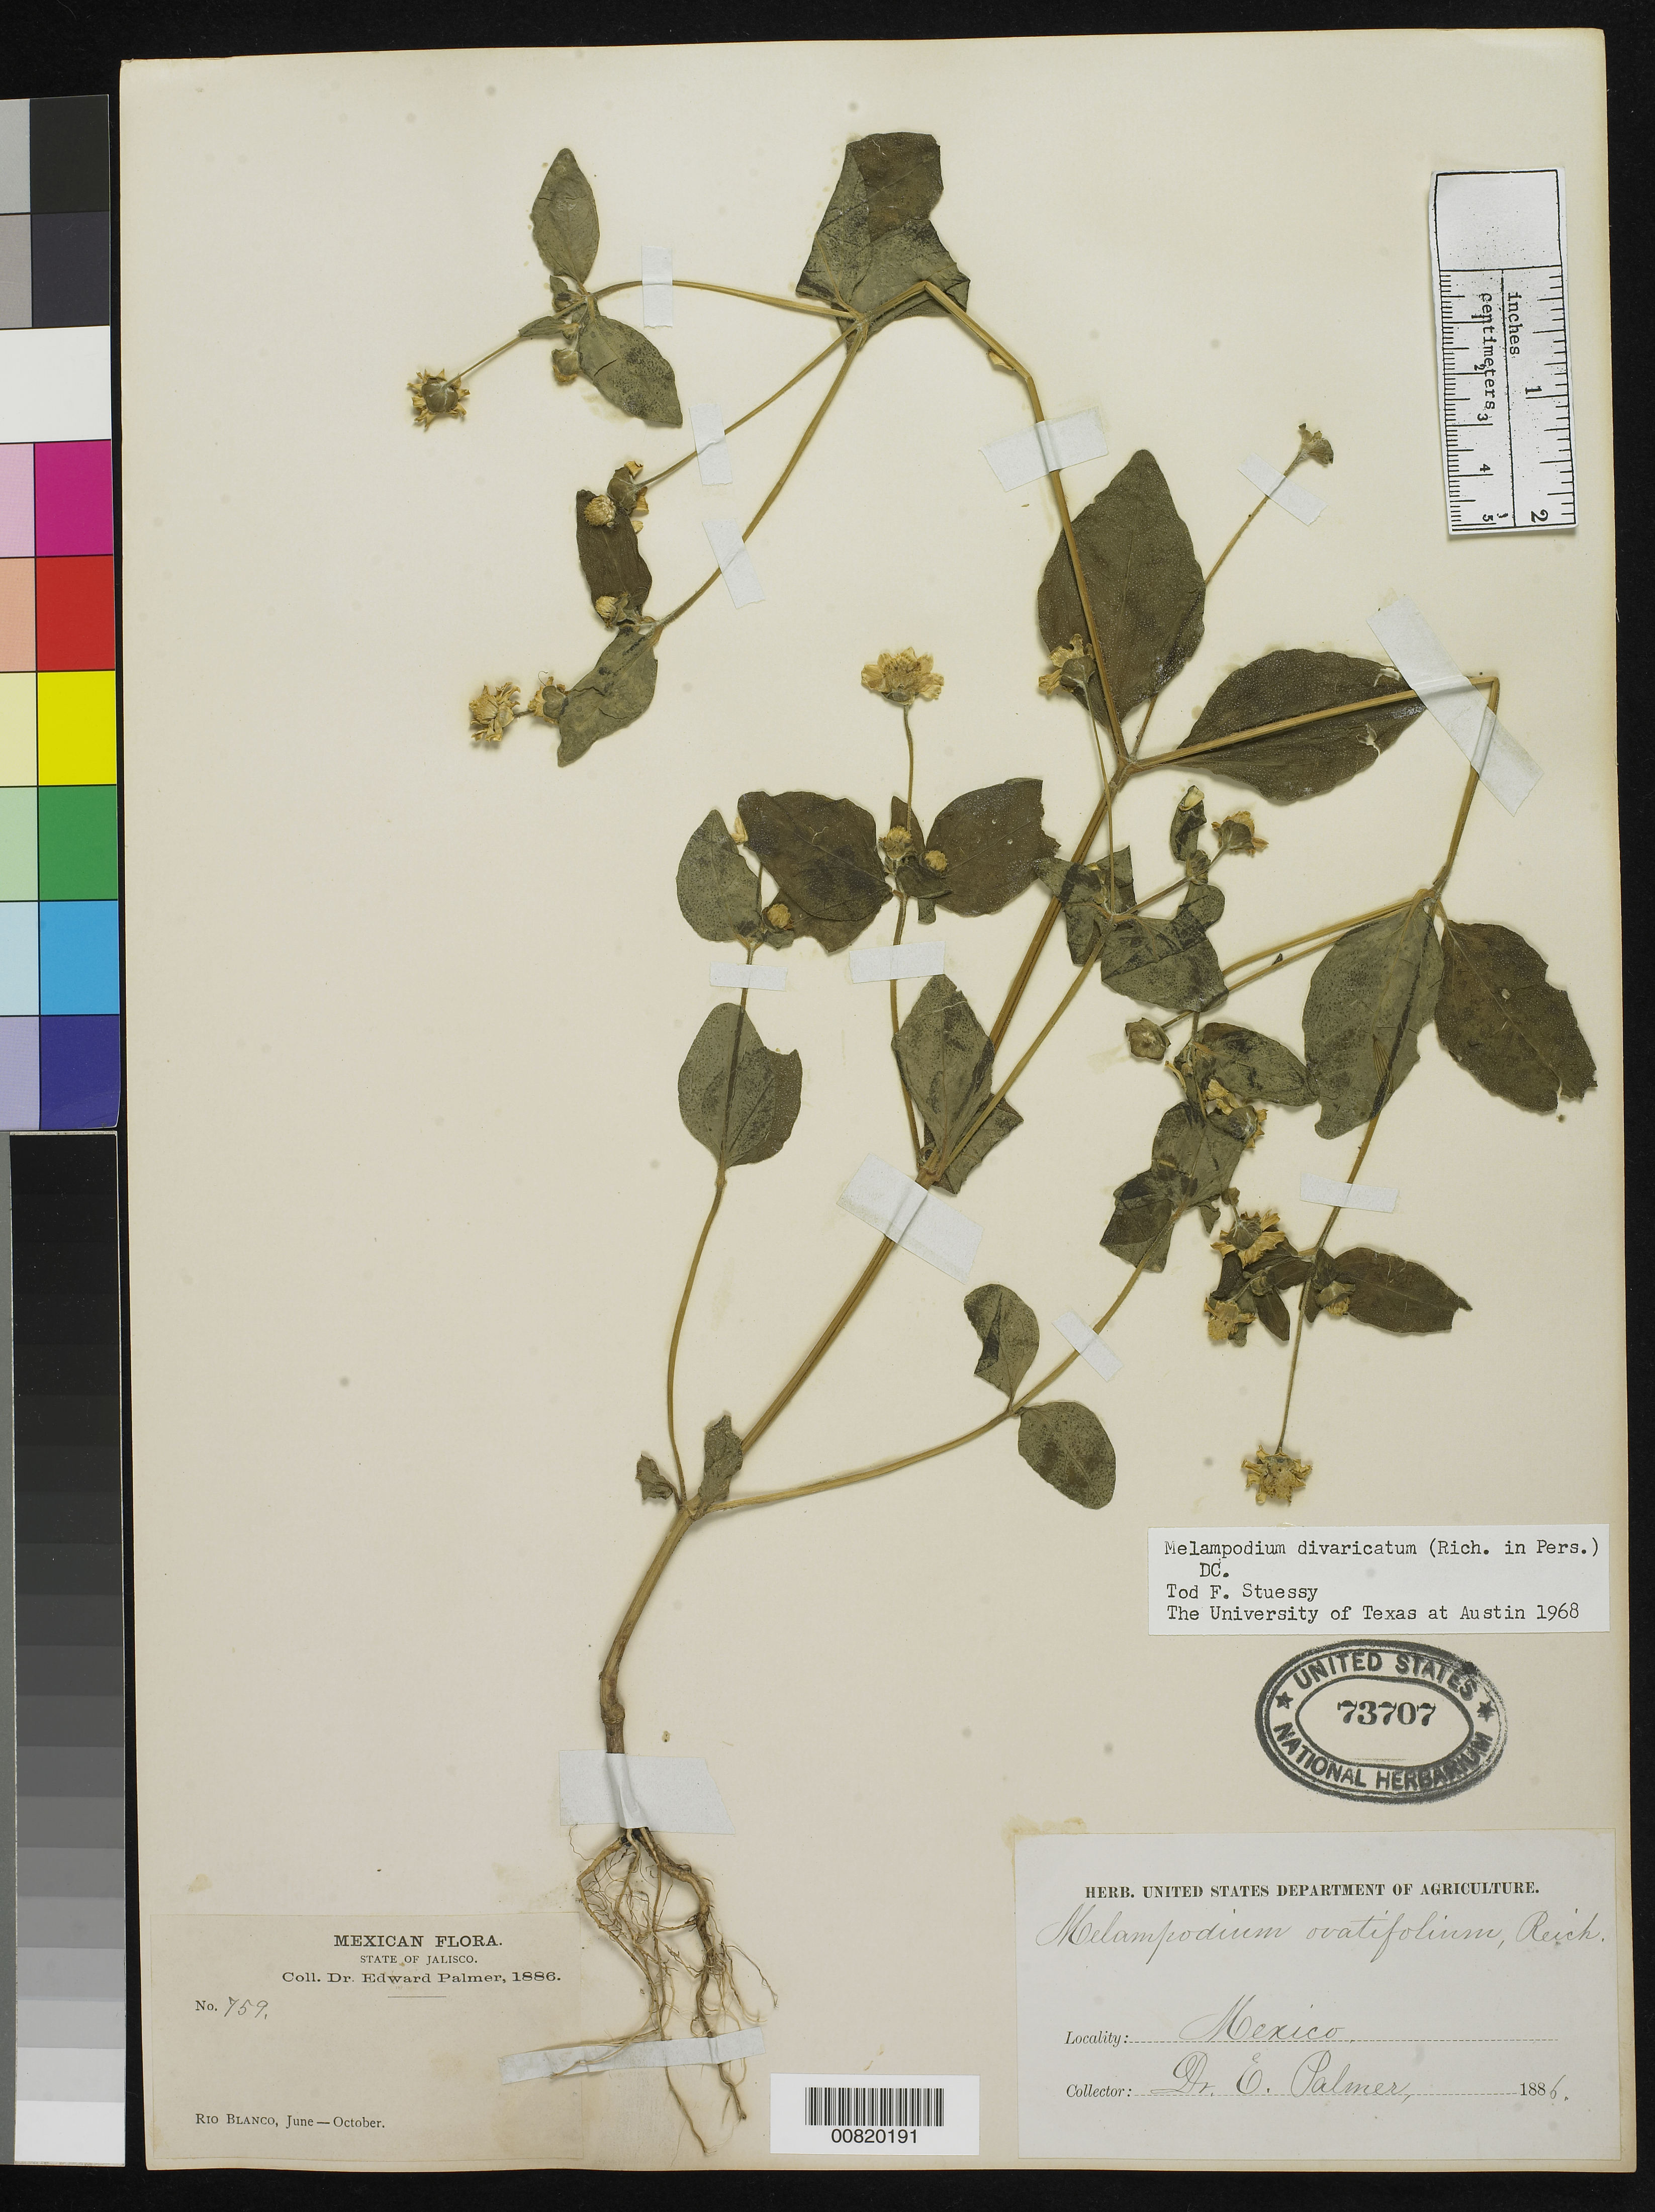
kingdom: Plantae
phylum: Tracheophyta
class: Magnoliopsida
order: Asterales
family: Asteraceae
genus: Melampodium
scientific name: Melampodium divaricatum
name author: (Rich.) DC.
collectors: E. Palmer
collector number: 759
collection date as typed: Jun 1886 to -- Oct 1886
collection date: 1886-06/1886-10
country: Mexico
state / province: Jalisco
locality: Rio Blanco, Jalisco.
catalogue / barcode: US 73707